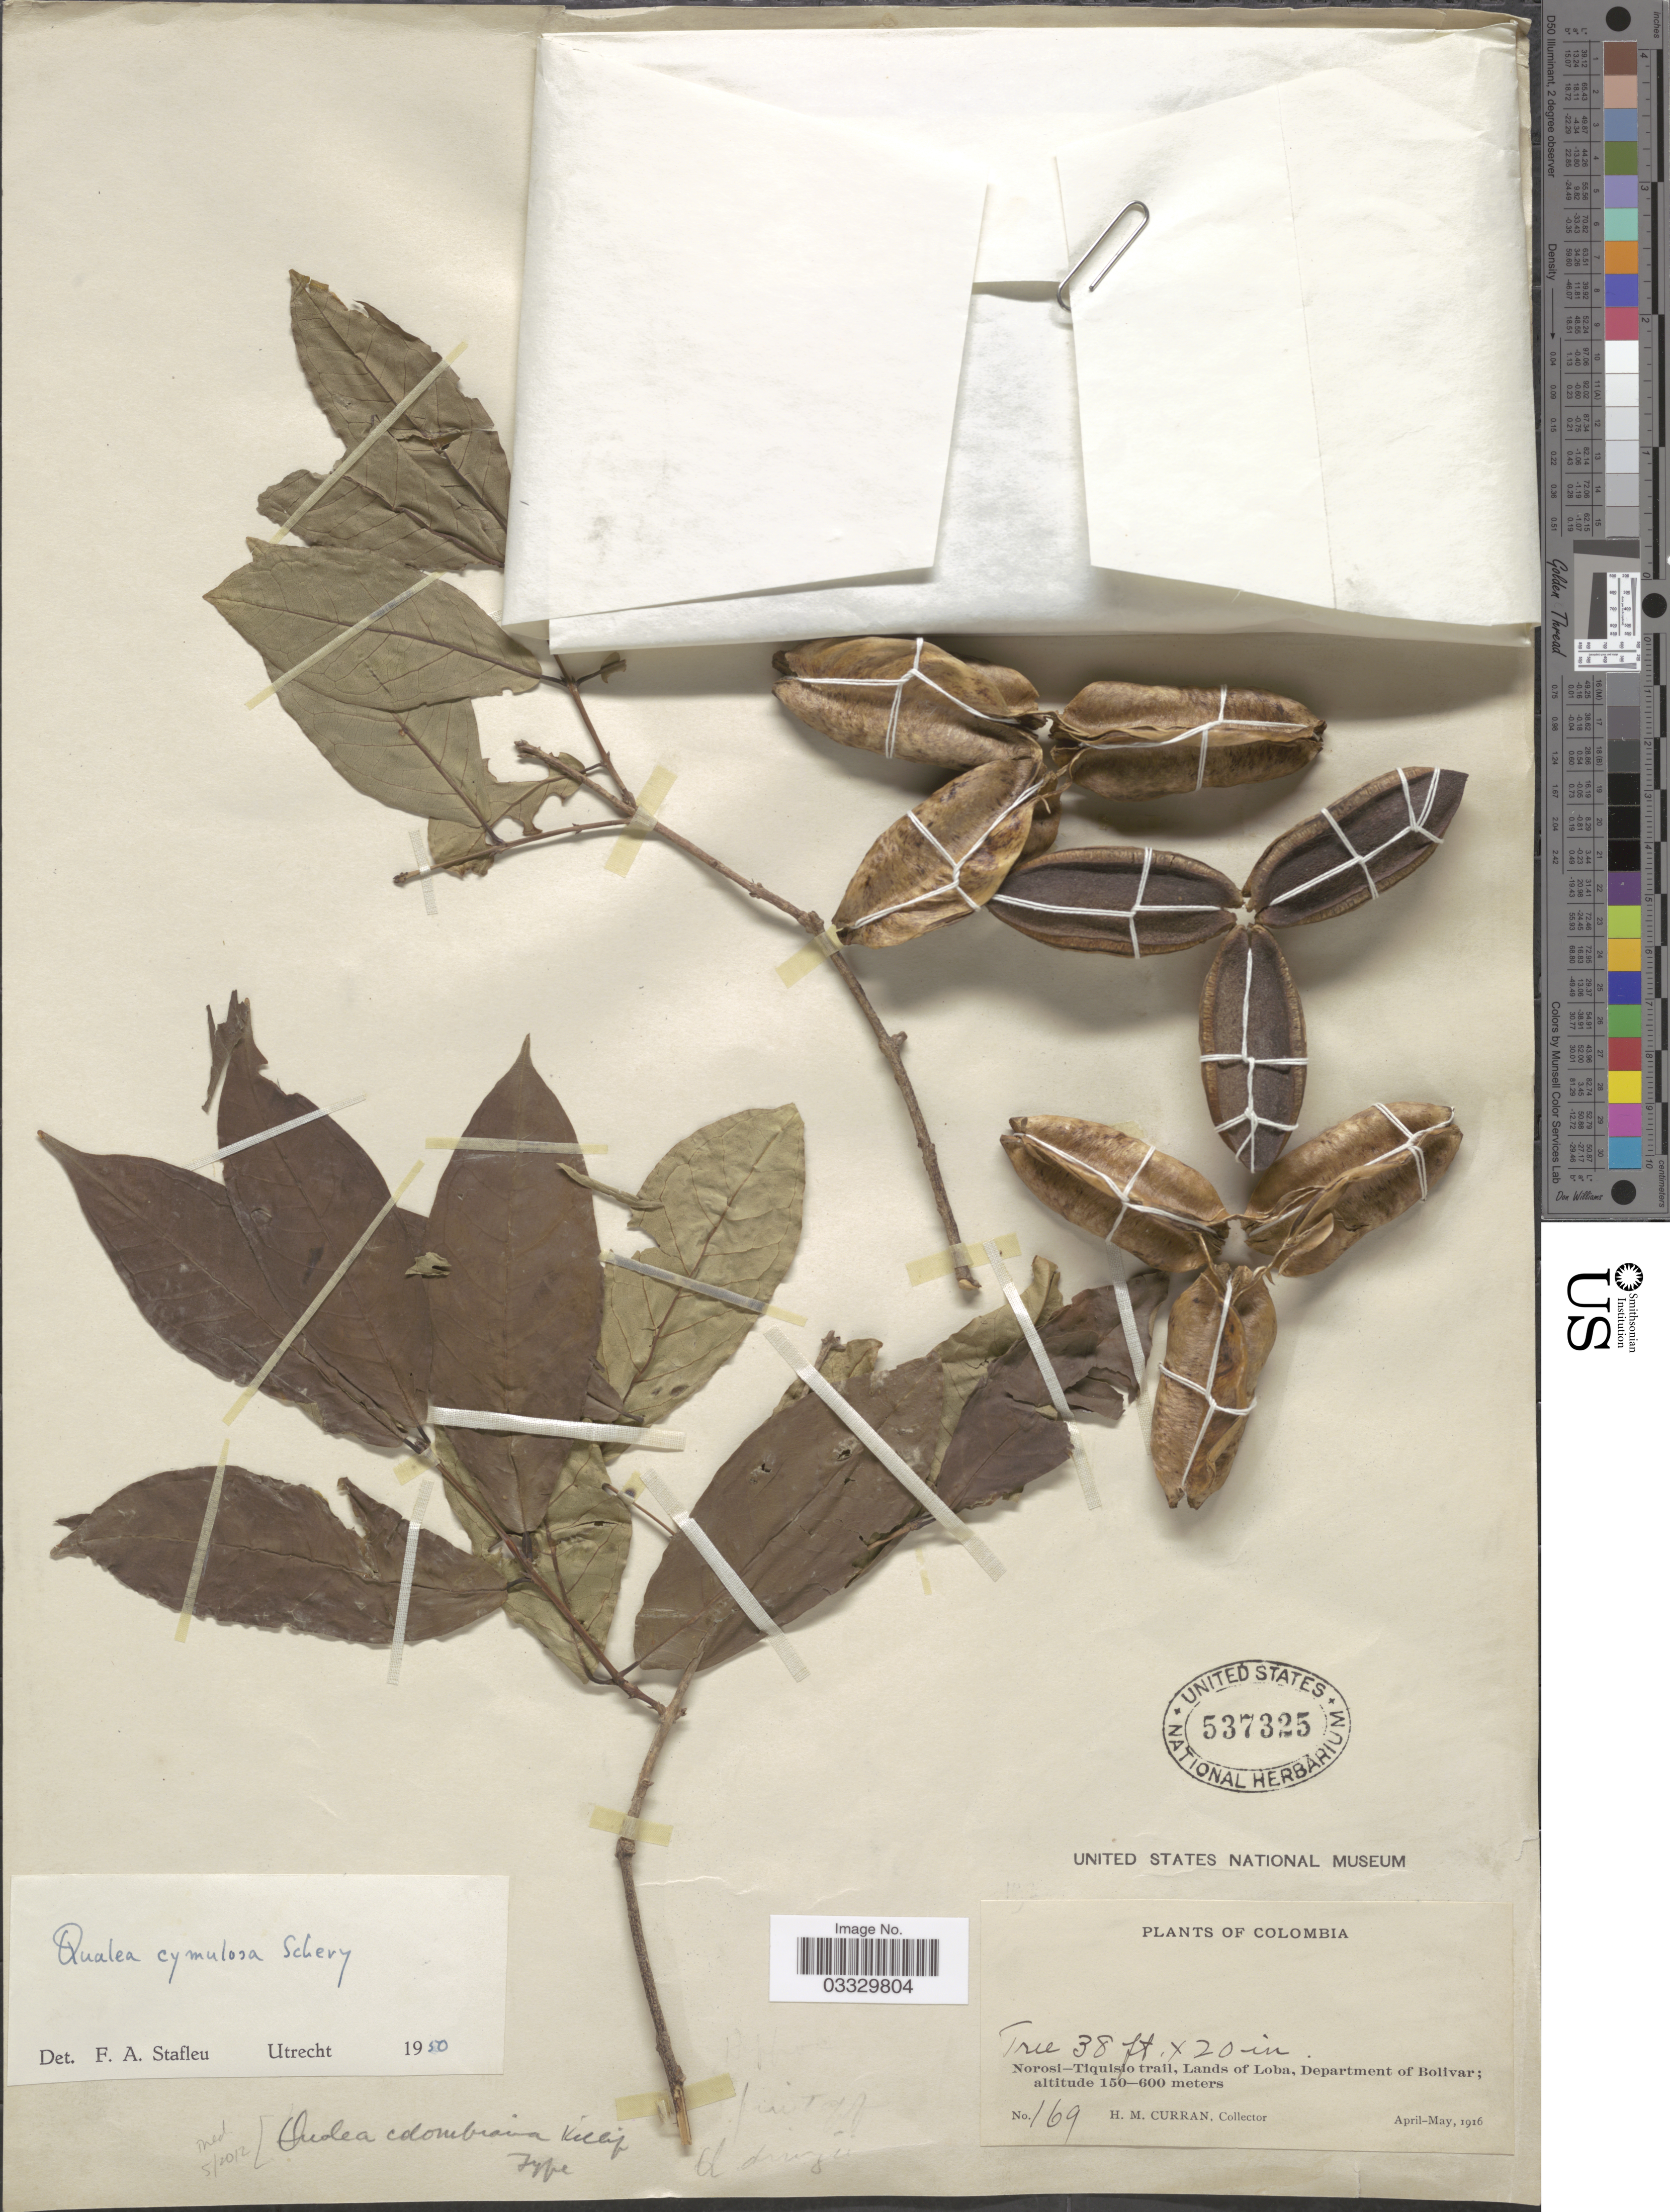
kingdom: Plantae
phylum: Tracheophyta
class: Magnoliopsida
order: Myrtales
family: Vochysiaceae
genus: Qualea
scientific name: Qualea cymulosa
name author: Schery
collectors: H. M. Curran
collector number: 169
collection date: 1916-04/1916-05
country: Colombia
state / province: Bolívar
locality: Norosi-Tiquisio trail, Lands of Loba, Department of Bolivar.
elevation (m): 150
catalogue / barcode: US 537325